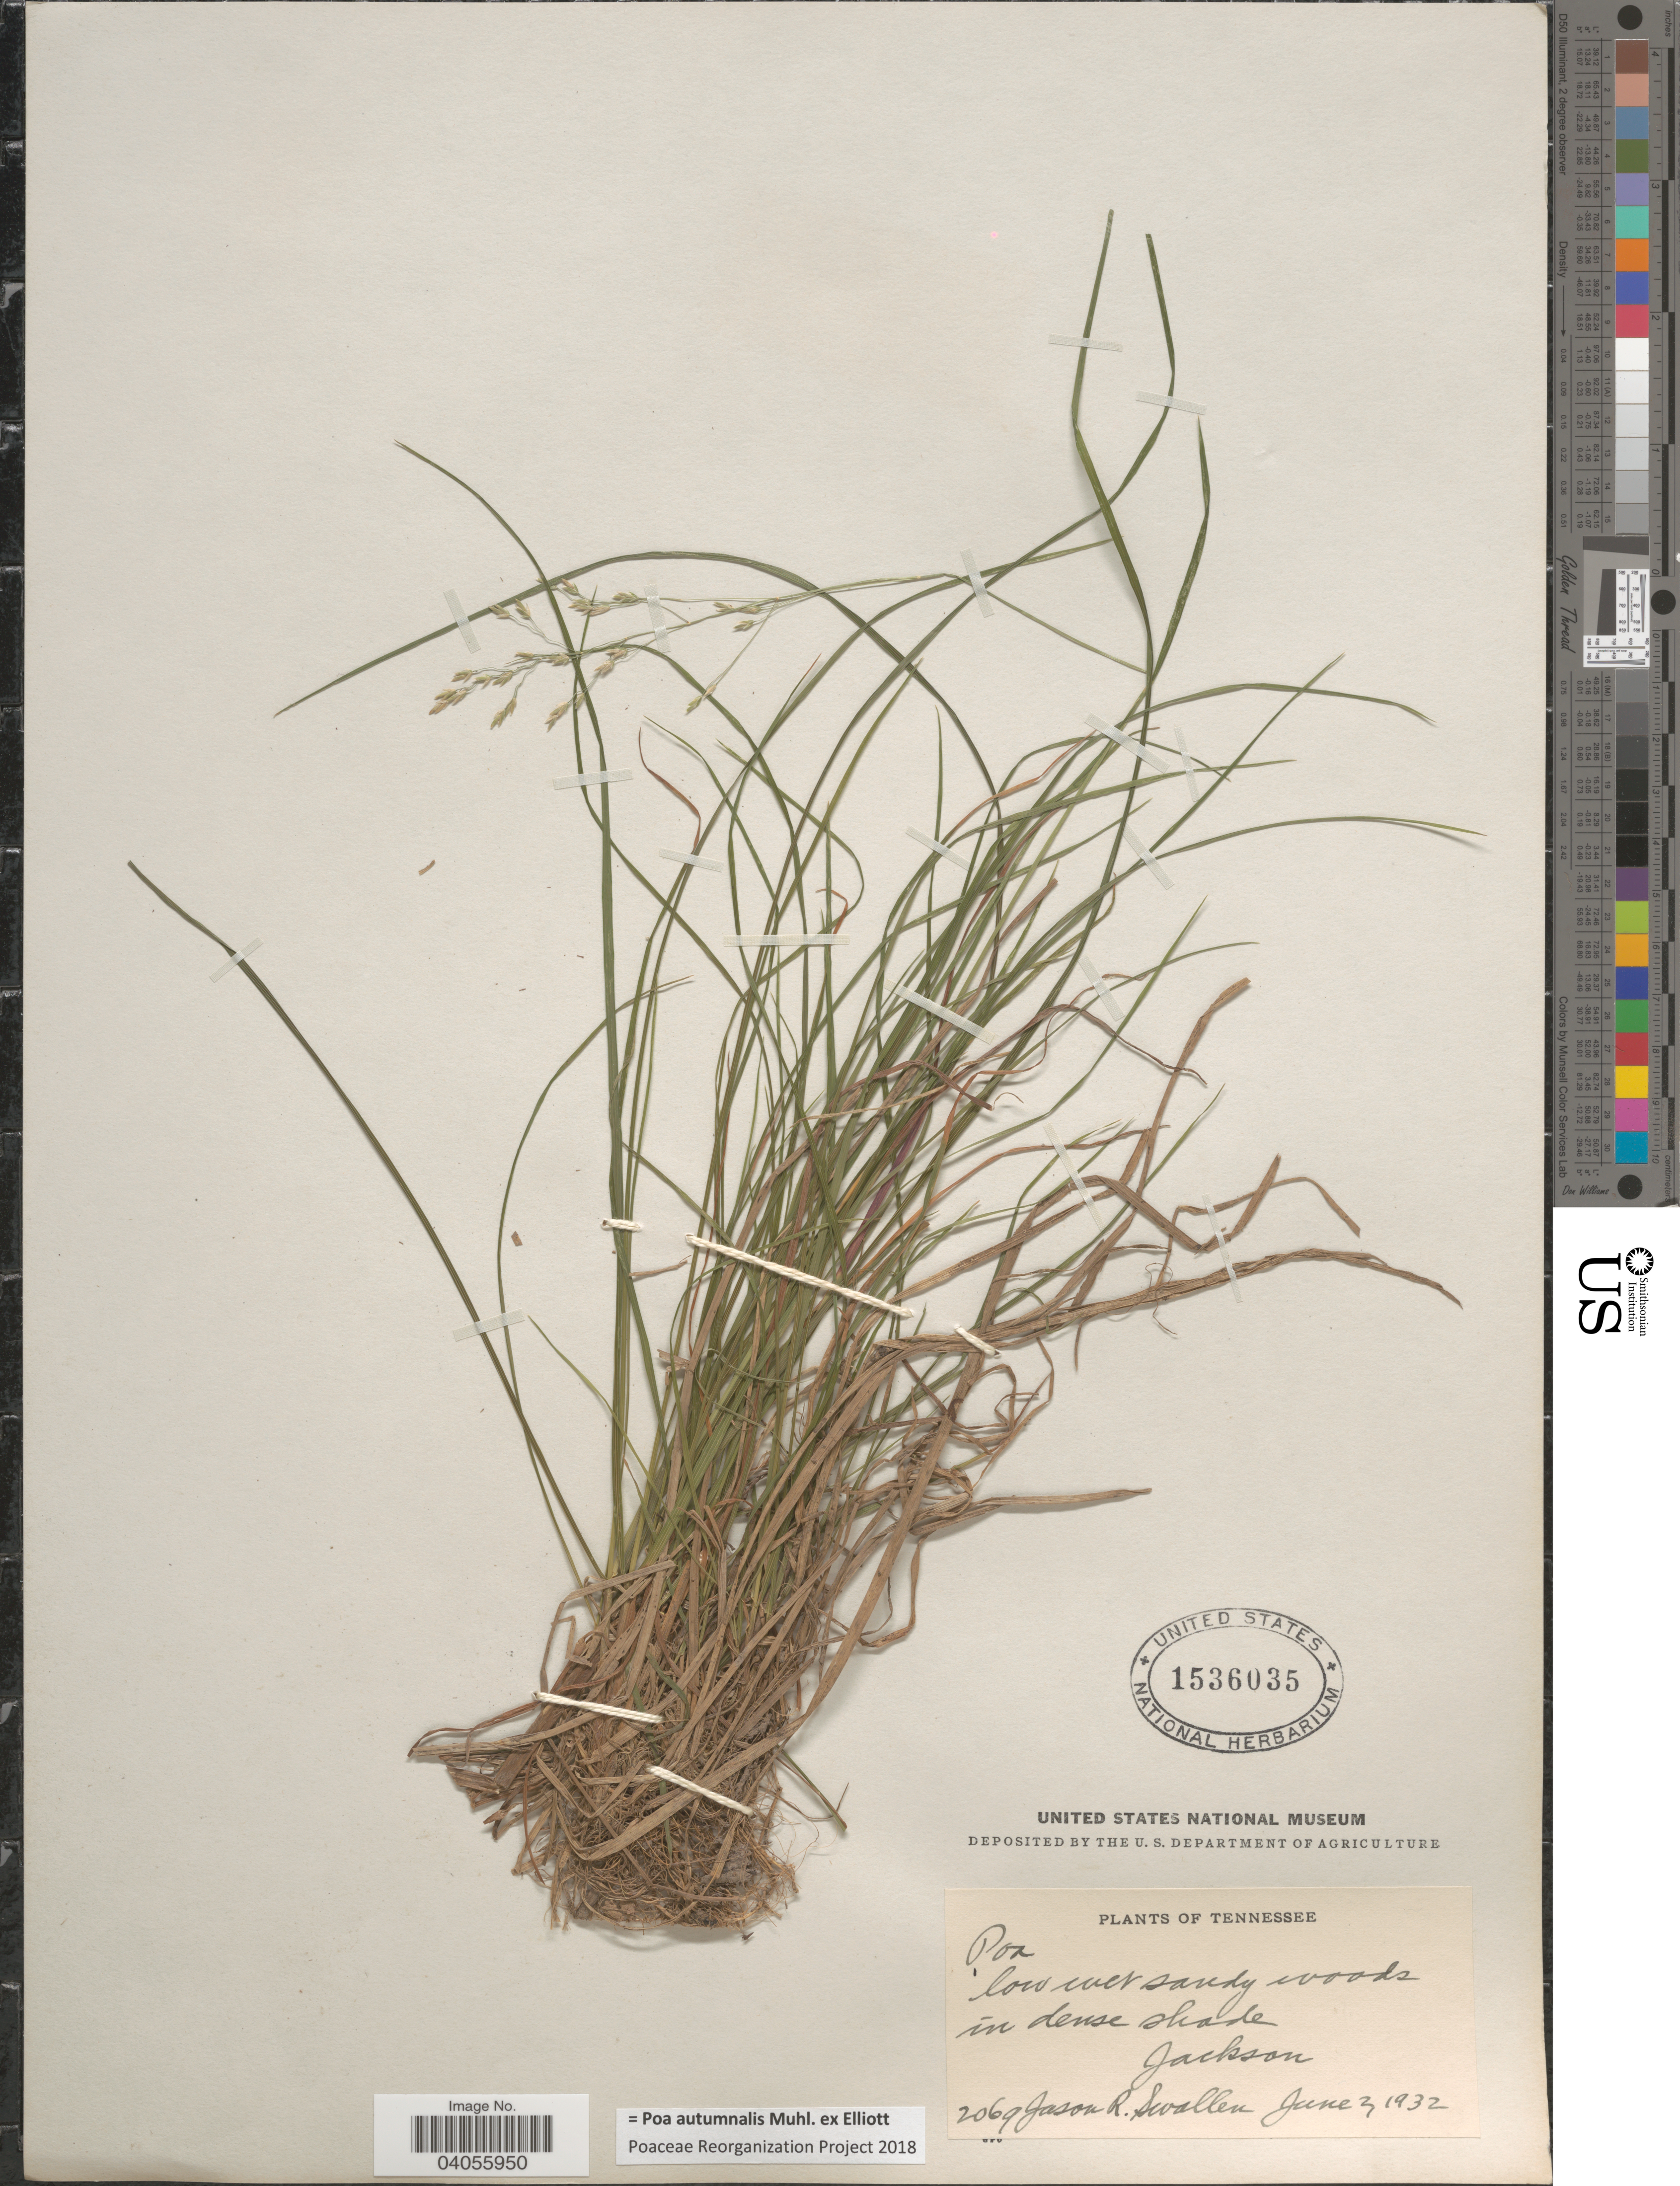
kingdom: Plantae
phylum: Tracheophyta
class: Liliopsida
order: Poales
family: Poaceae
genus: Poa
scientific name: Poa autumnalis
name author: Muhl. ex Elliott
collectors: J. R. Swallen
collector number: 2069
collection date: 1932-06-03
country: United States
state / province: Tennessee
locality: Low wet sandy woods in dense shade Jackson.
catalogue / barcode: US 1536035